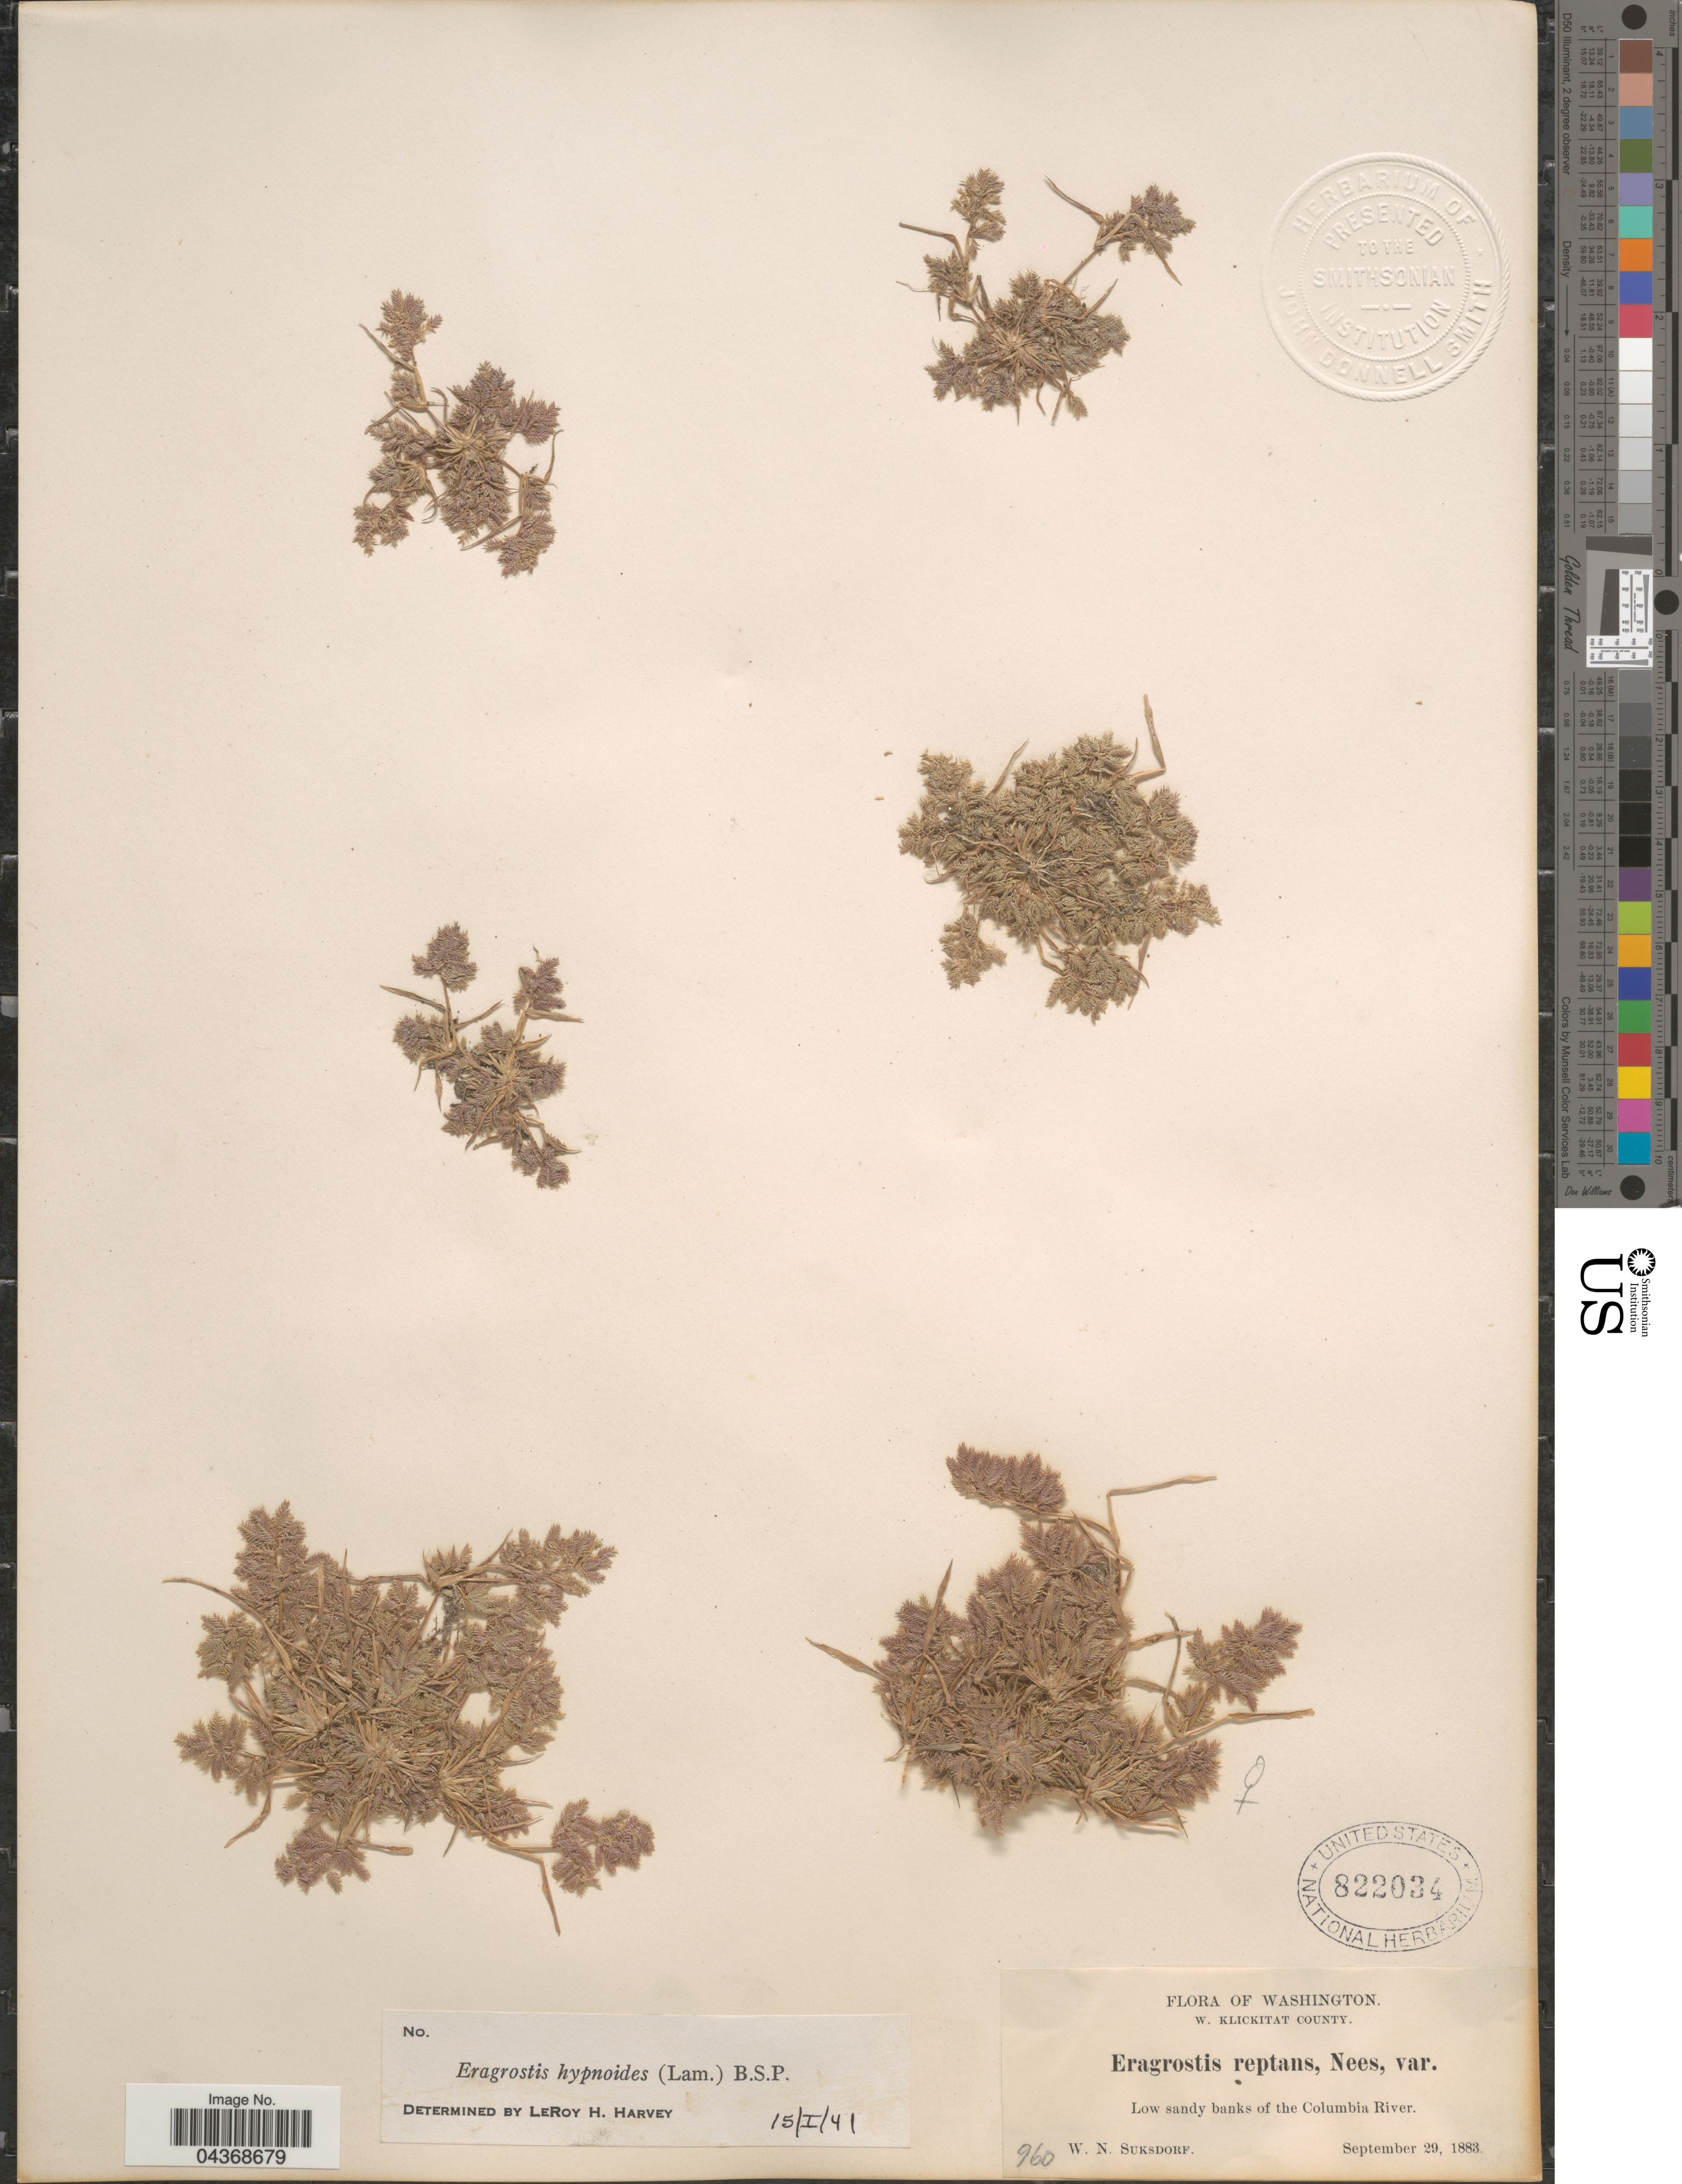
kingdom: Plantae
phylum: Tracheophyta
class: Liliopsida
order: Poales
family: Poaceae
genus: Eragrostis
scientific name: Eragrostis hypnoides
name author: (Lam.) Britton, Stearns & Poggenb.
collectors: W. N. Suksdorf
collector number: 960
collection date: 1883-09-29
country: United States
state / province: Washington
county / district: Klickitat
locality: W. Klickitat County. Low sandy banks of the Columbia River.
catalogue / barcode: US 822034